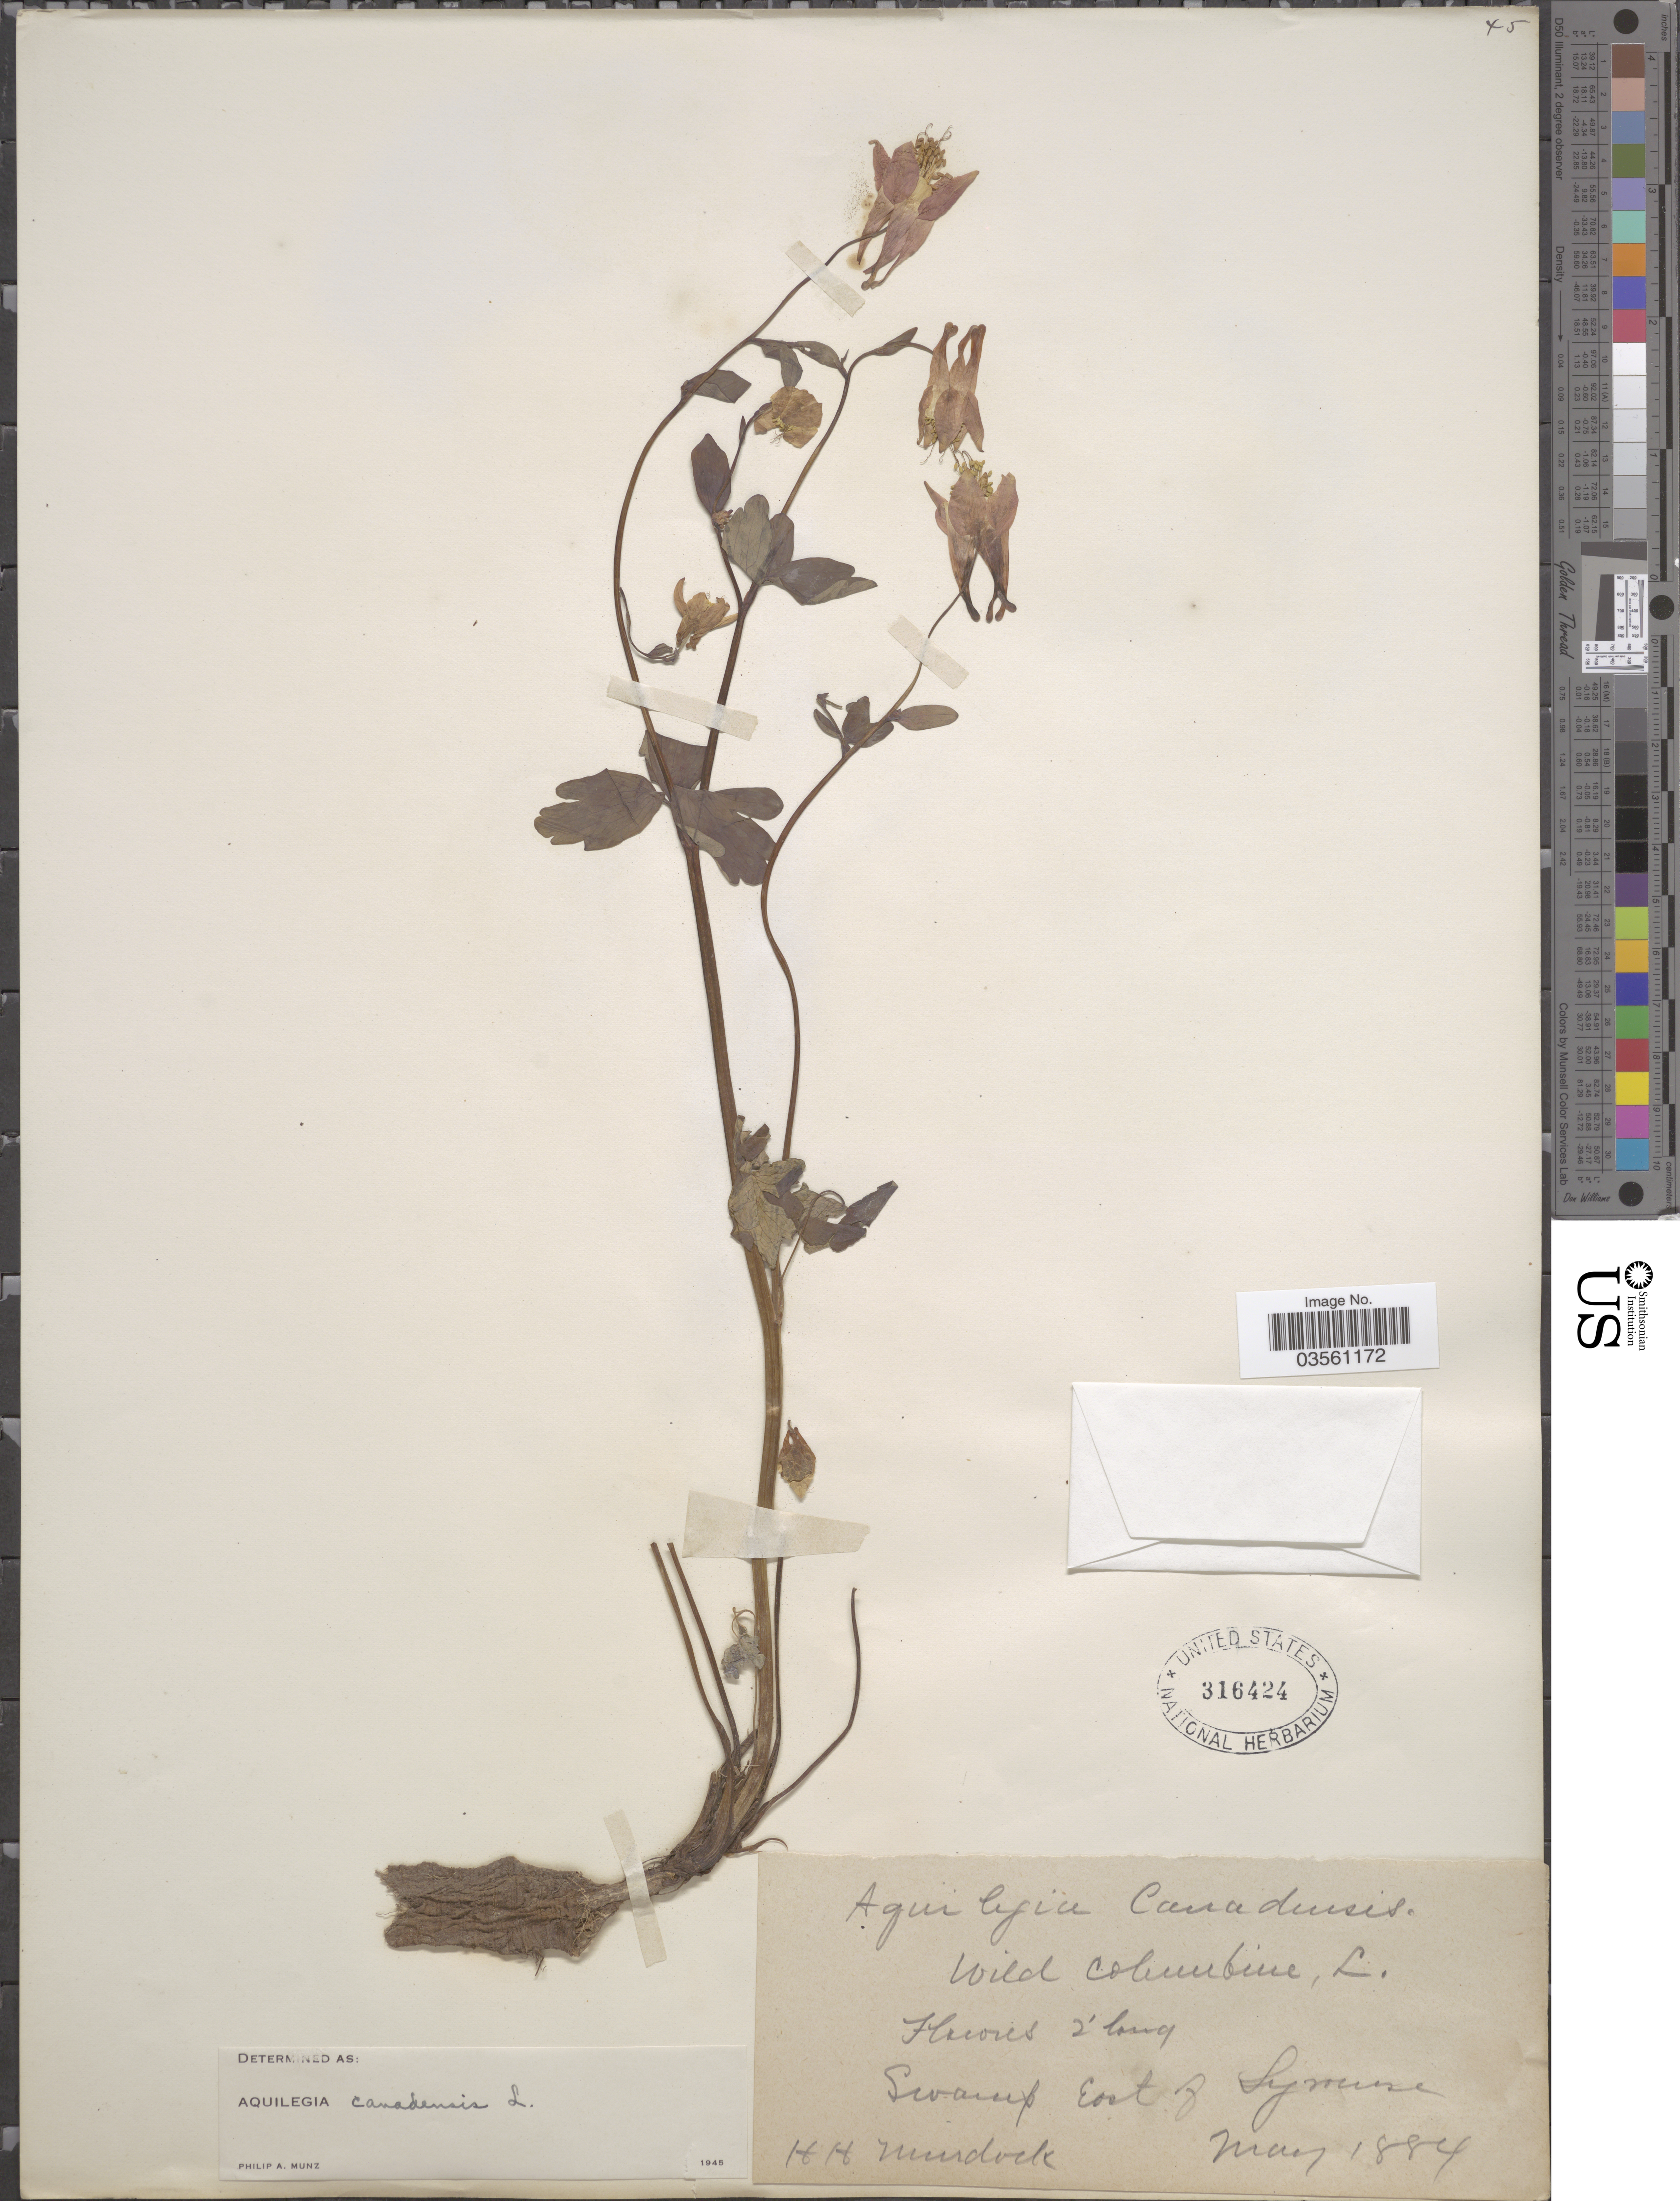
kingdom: Plantae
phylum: Tracheophyta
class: Magnoliopsida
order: Ranunculales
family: Ranunculaceae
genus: Aquilegia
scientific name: Aquilegia canadensis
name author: L.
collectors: H. H. Murdock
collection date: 1884-05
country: United States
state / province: New York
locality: Swamp East of Syracuse.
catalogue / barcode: US 316424